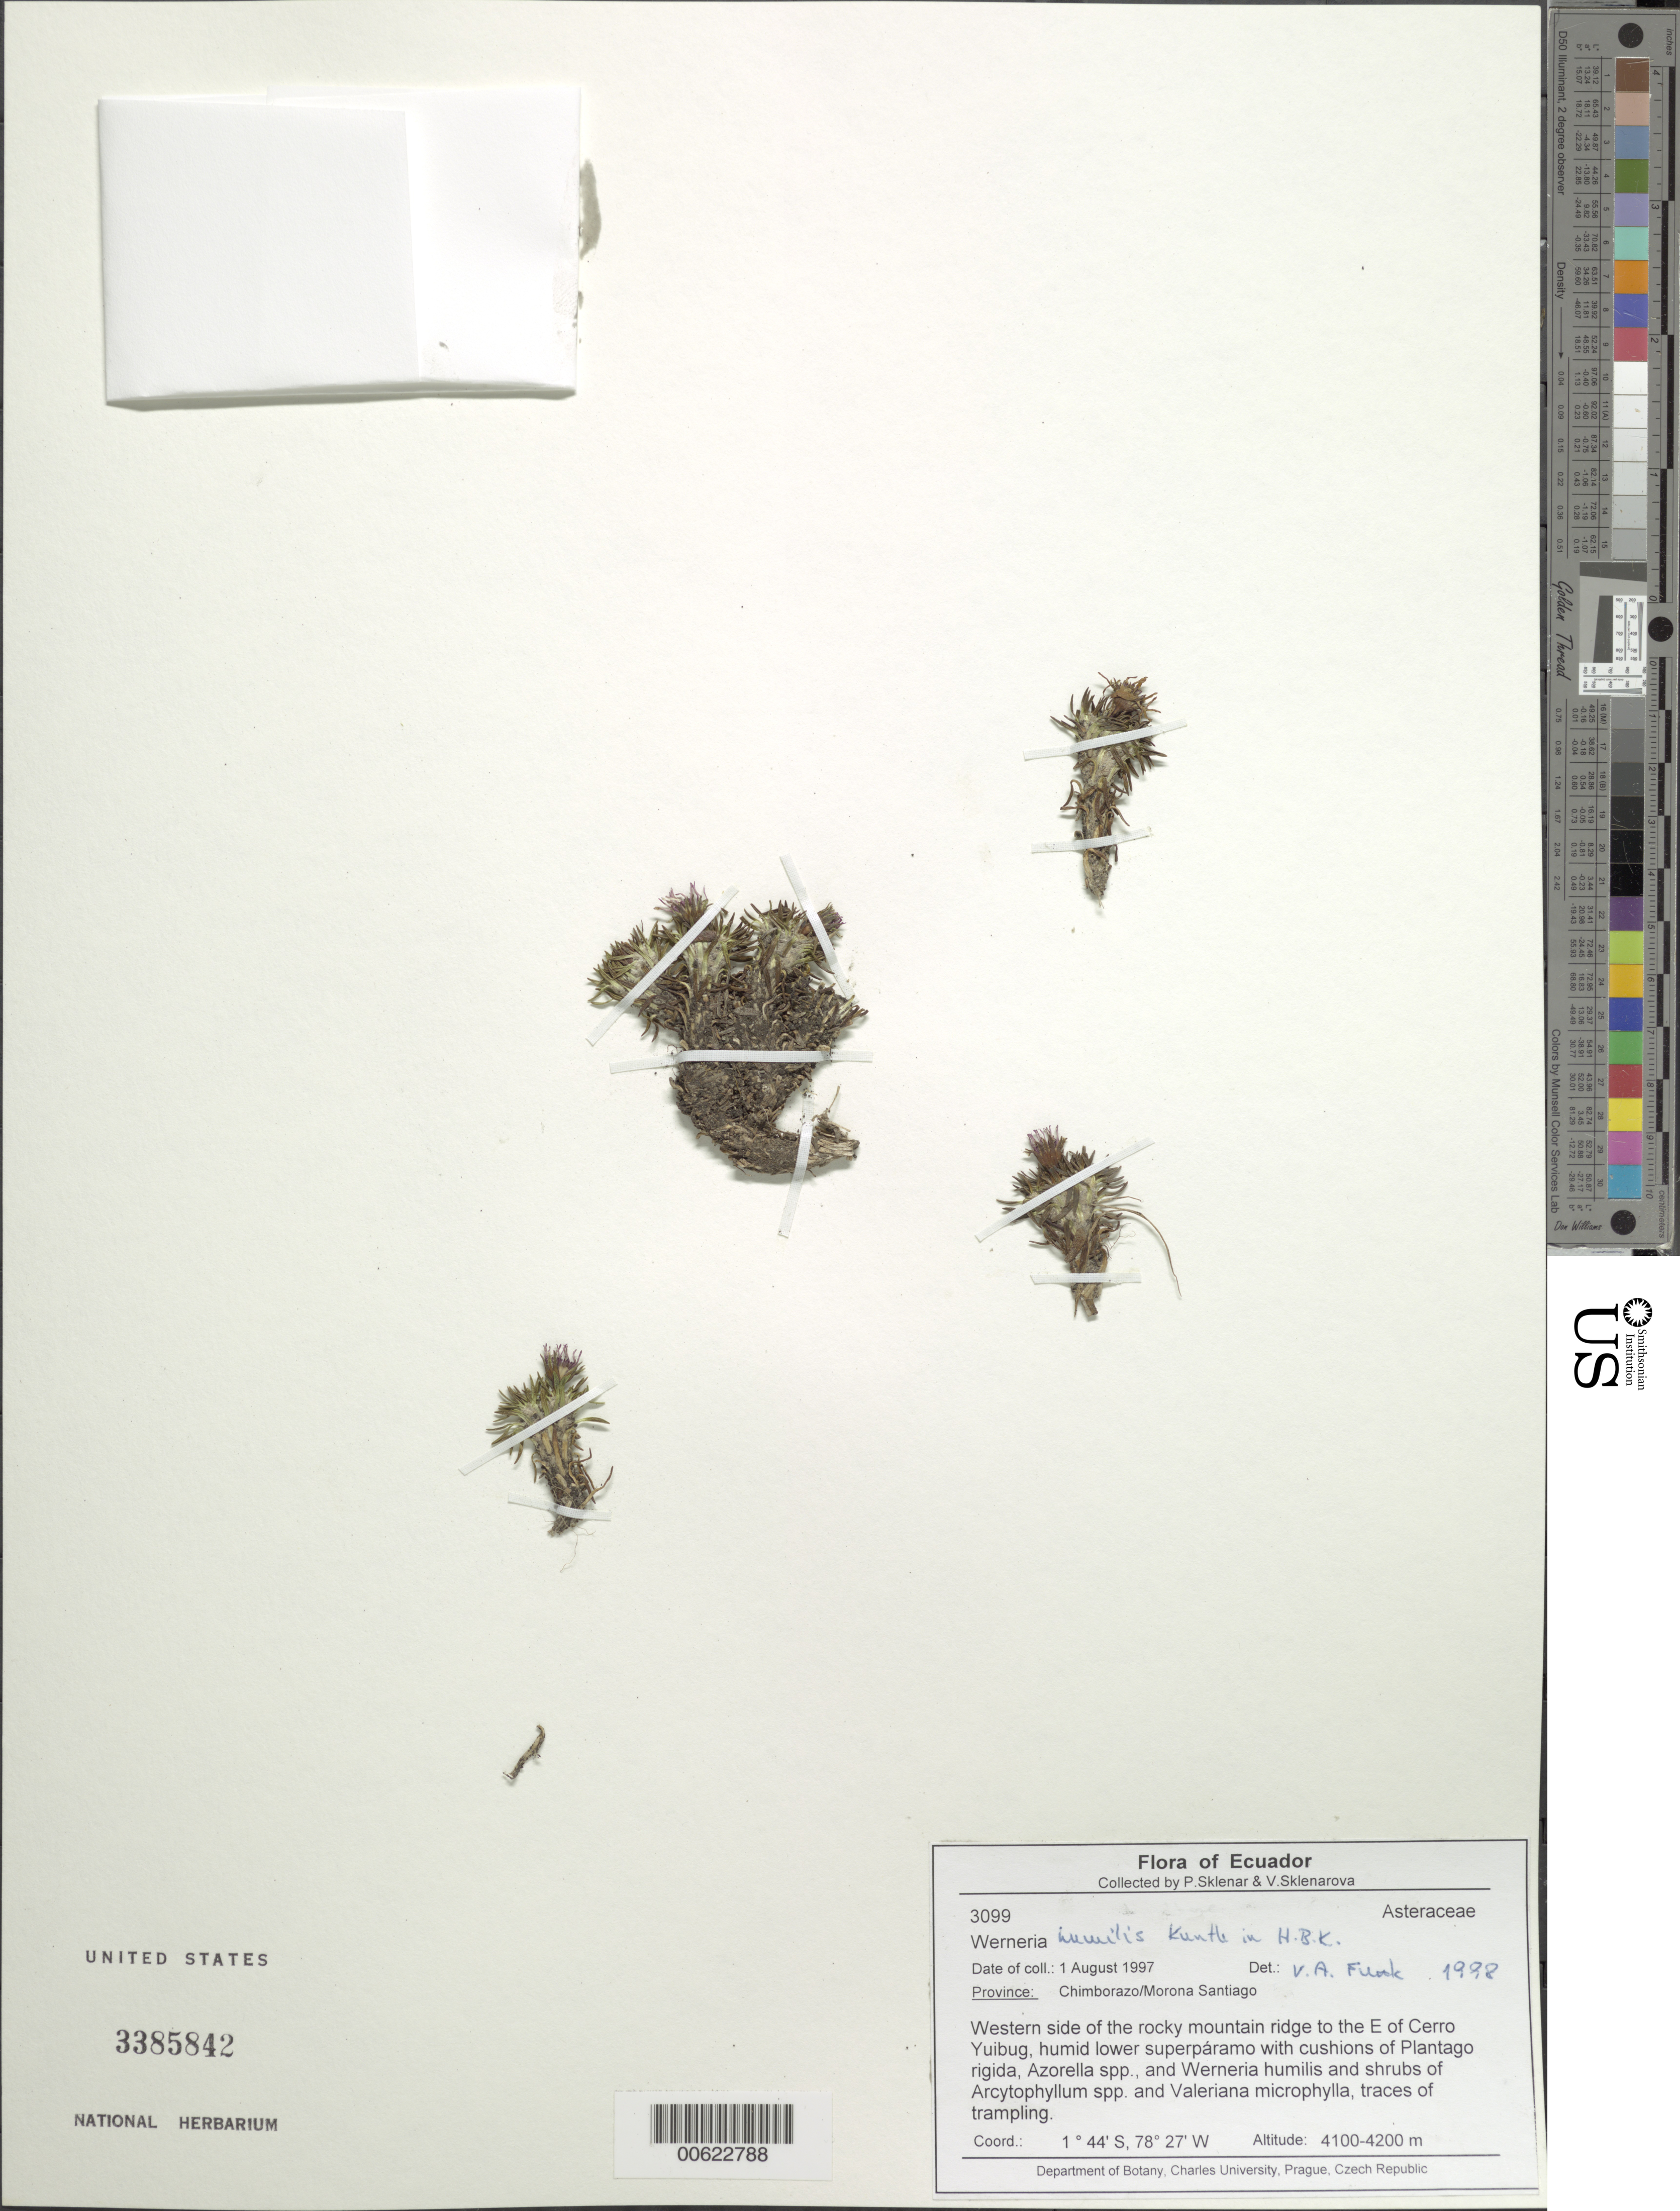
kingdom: Plantae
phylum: Tracheophyta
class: Magnoliopsida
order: Asterales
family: Asteraceae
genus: Xenophyllum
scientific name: Xenophyllum humile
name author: (Kunth) V.A. Funk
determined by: Funk, Vicki A., (BOT), Smithsonian Institution - National Museum of Natural History (UNITED STATES)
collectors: P. Sklenár & V. Sklenárová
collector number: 3099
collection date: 1997-08-01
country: Ecuador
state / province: Chimborazo / Morona-Santiago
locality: W side of the rocky mountain ridge to the E of Cerro Yuibug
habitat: humid lower superparamo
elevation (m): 4100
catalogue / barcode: US 3385842